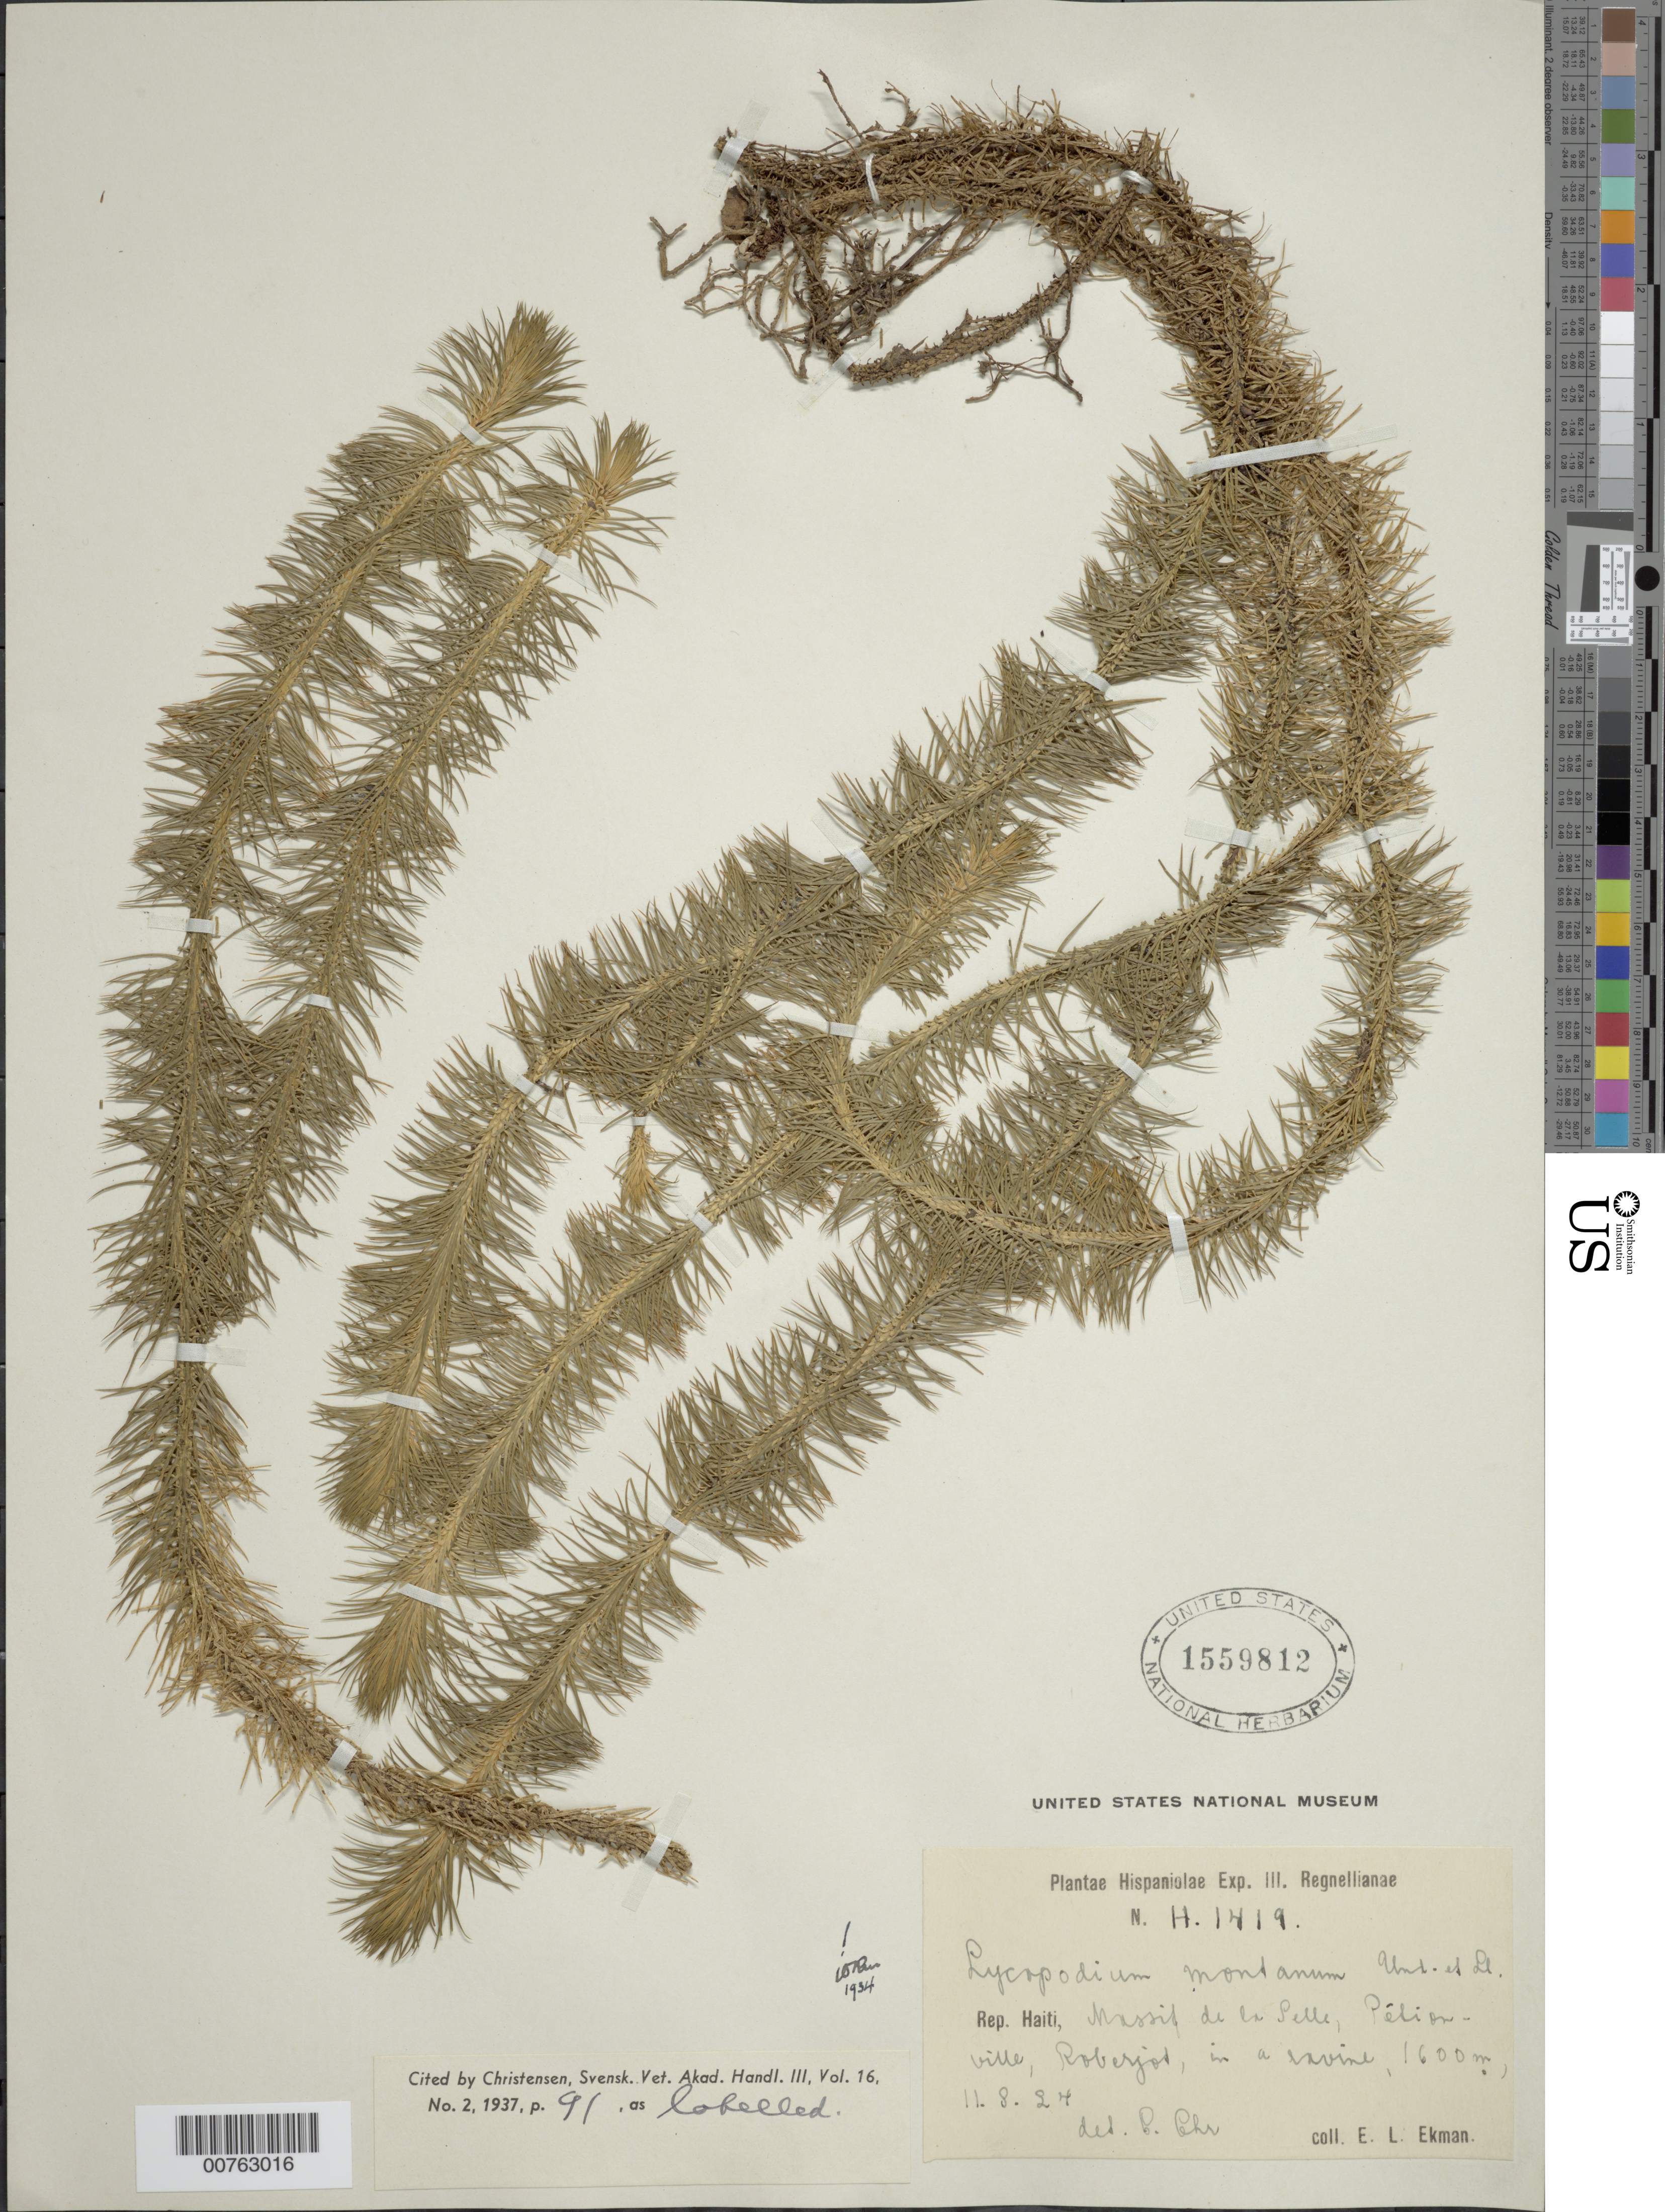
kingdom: Plantae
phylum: Tracheophyta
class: Lycopodiopsida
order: Lycopodiales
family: Lycopodiaceae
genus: Phlegmariurus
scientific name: Phlegmariurus hippurideus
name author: (Christ) B. Øllg.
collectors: E. L. Ekman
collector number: H 1419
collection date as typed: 11 Aug 1924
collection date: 1924-08-11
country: Haiti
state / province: Ouest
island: Hispaniola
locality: Massif de la Selle, Pélion-ville, Roberjos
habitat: In a ravine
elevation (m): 1600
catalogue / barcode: US 1559812